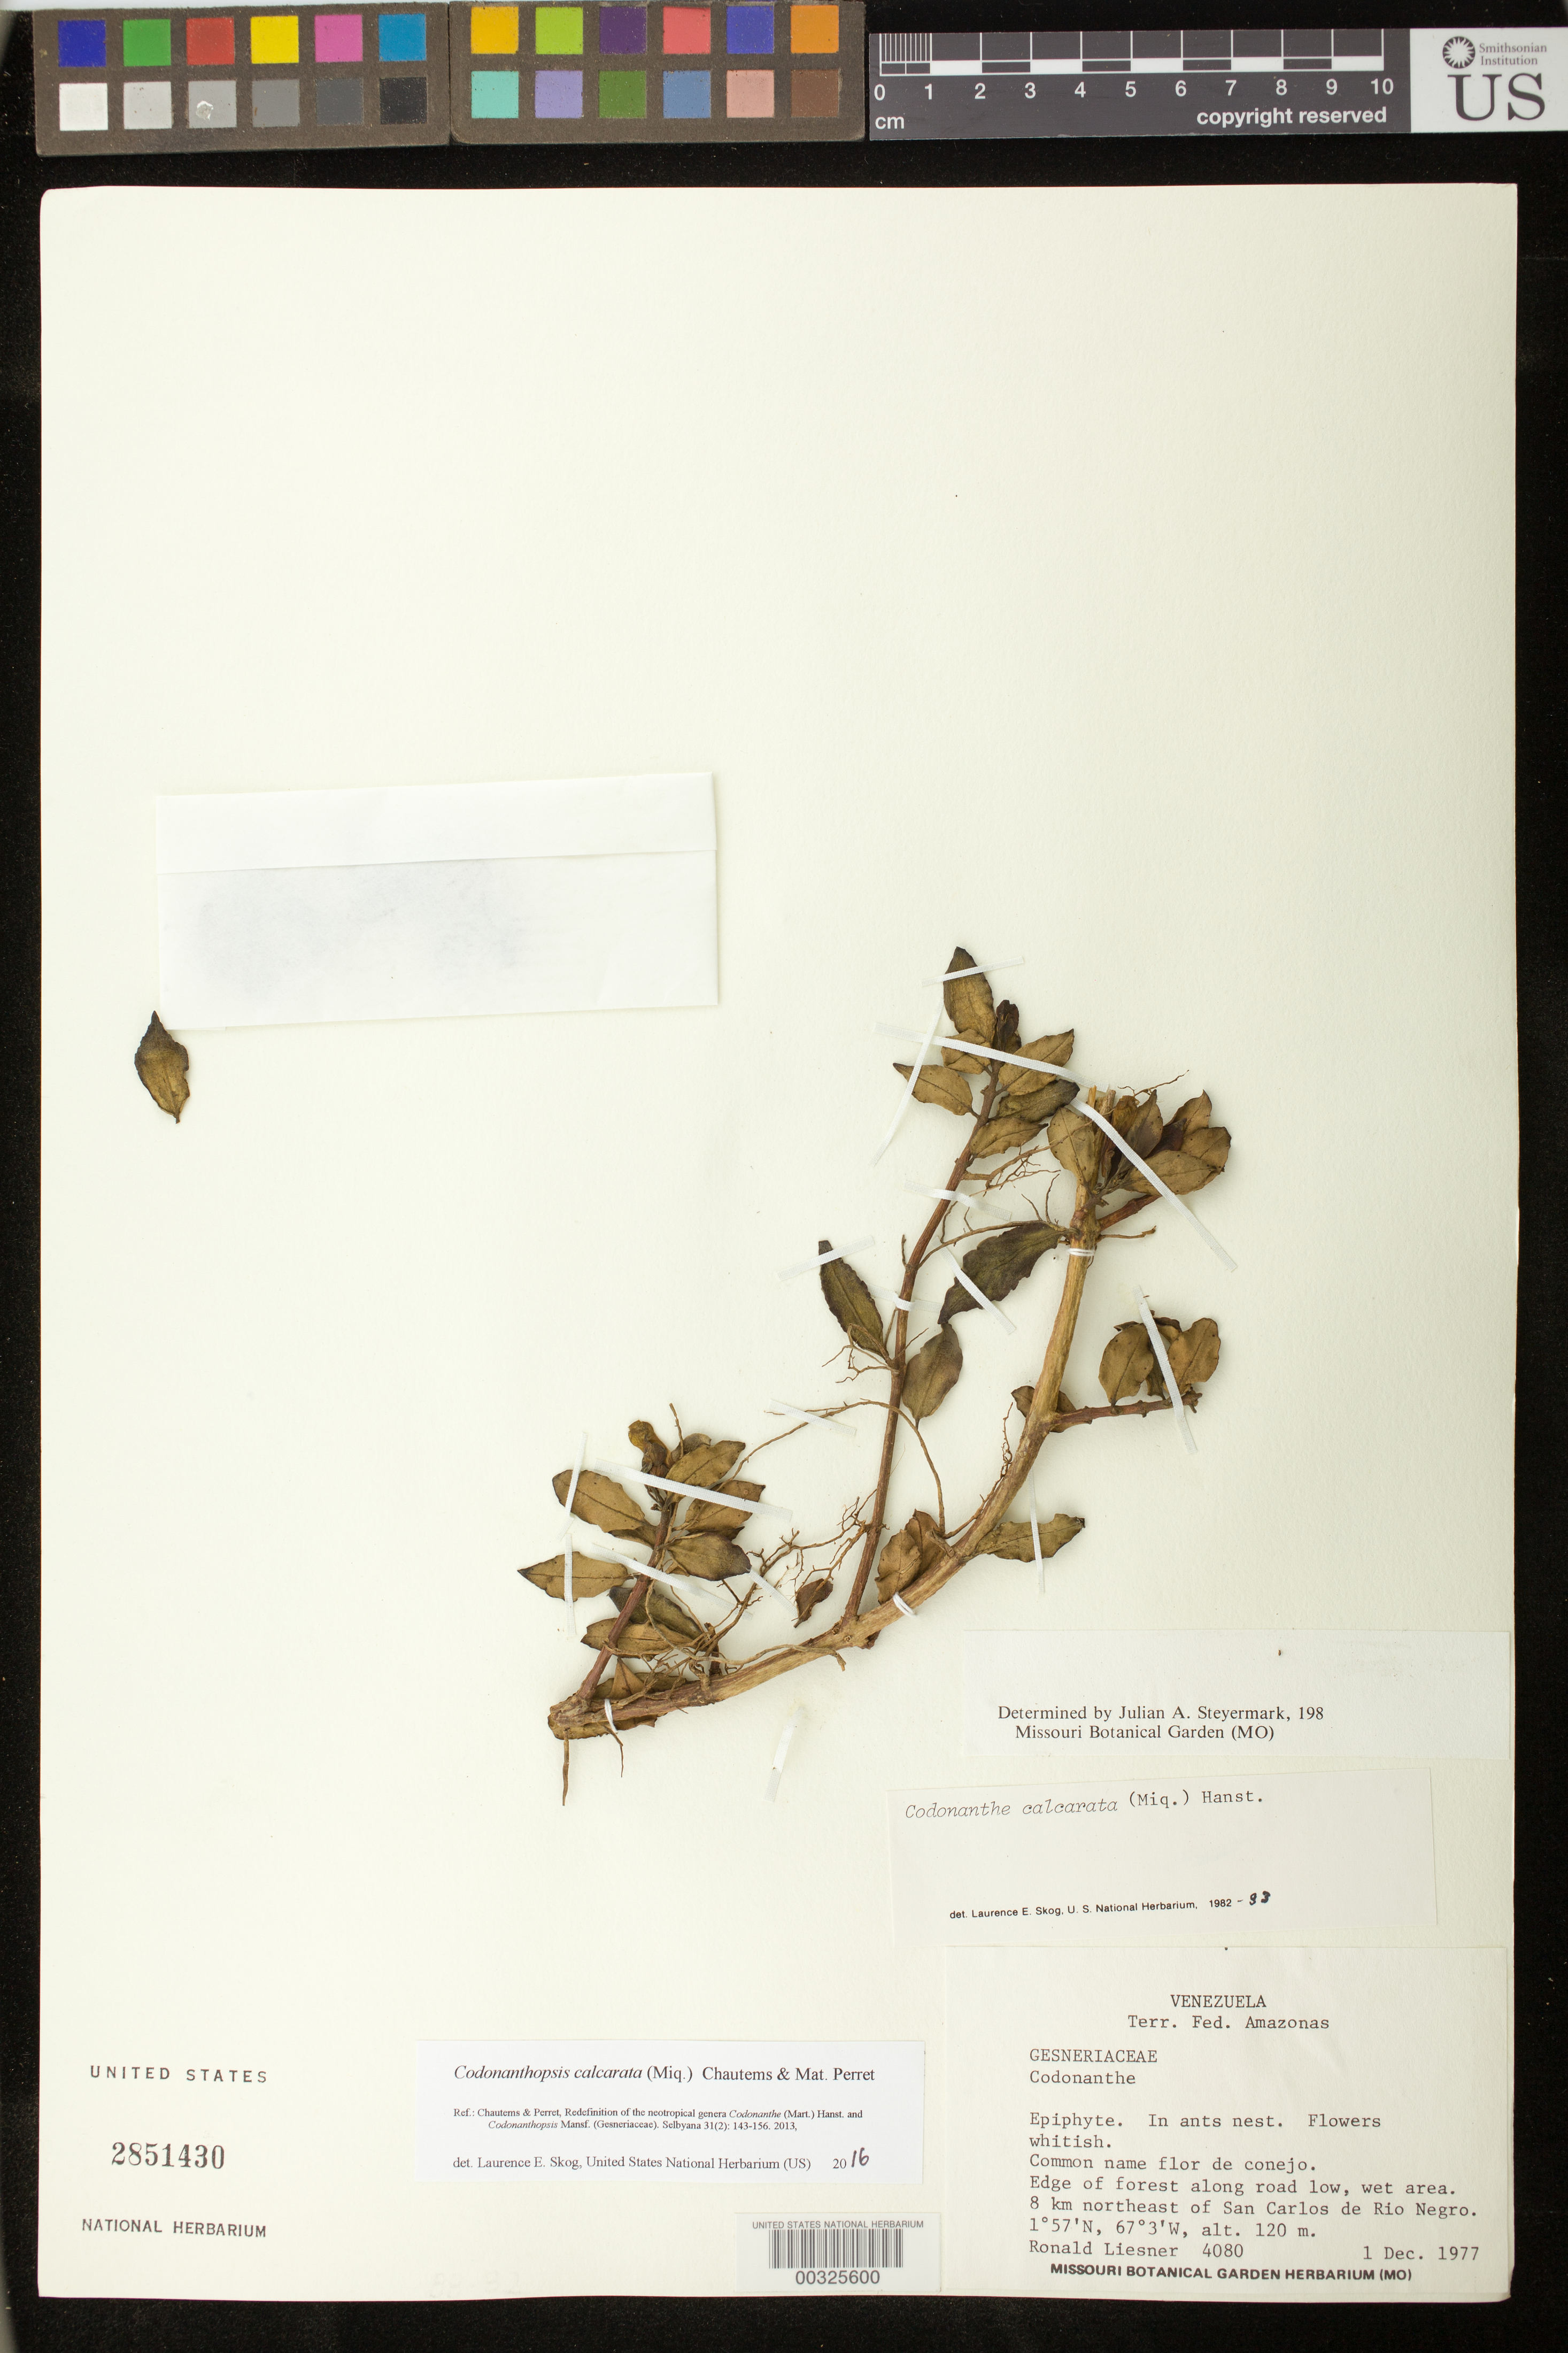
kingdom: Plantae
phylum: Tracheophyta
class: Magnoliopsida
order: Lamiales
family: Gesneriaceae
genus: Codonanthopsis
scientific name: Codonanthopsis calcarata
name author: (Miq.) Chautems & Mat.Perret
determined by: Skog, Laurence E.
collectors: R. L. Liesner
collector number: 4080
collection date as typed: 01 Dec 1977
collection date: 1977-12-01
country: Venezuela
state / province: Amazonas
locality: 8 km NE of San Carlos de Rio Negro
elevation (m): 120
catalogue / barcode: US 2851430